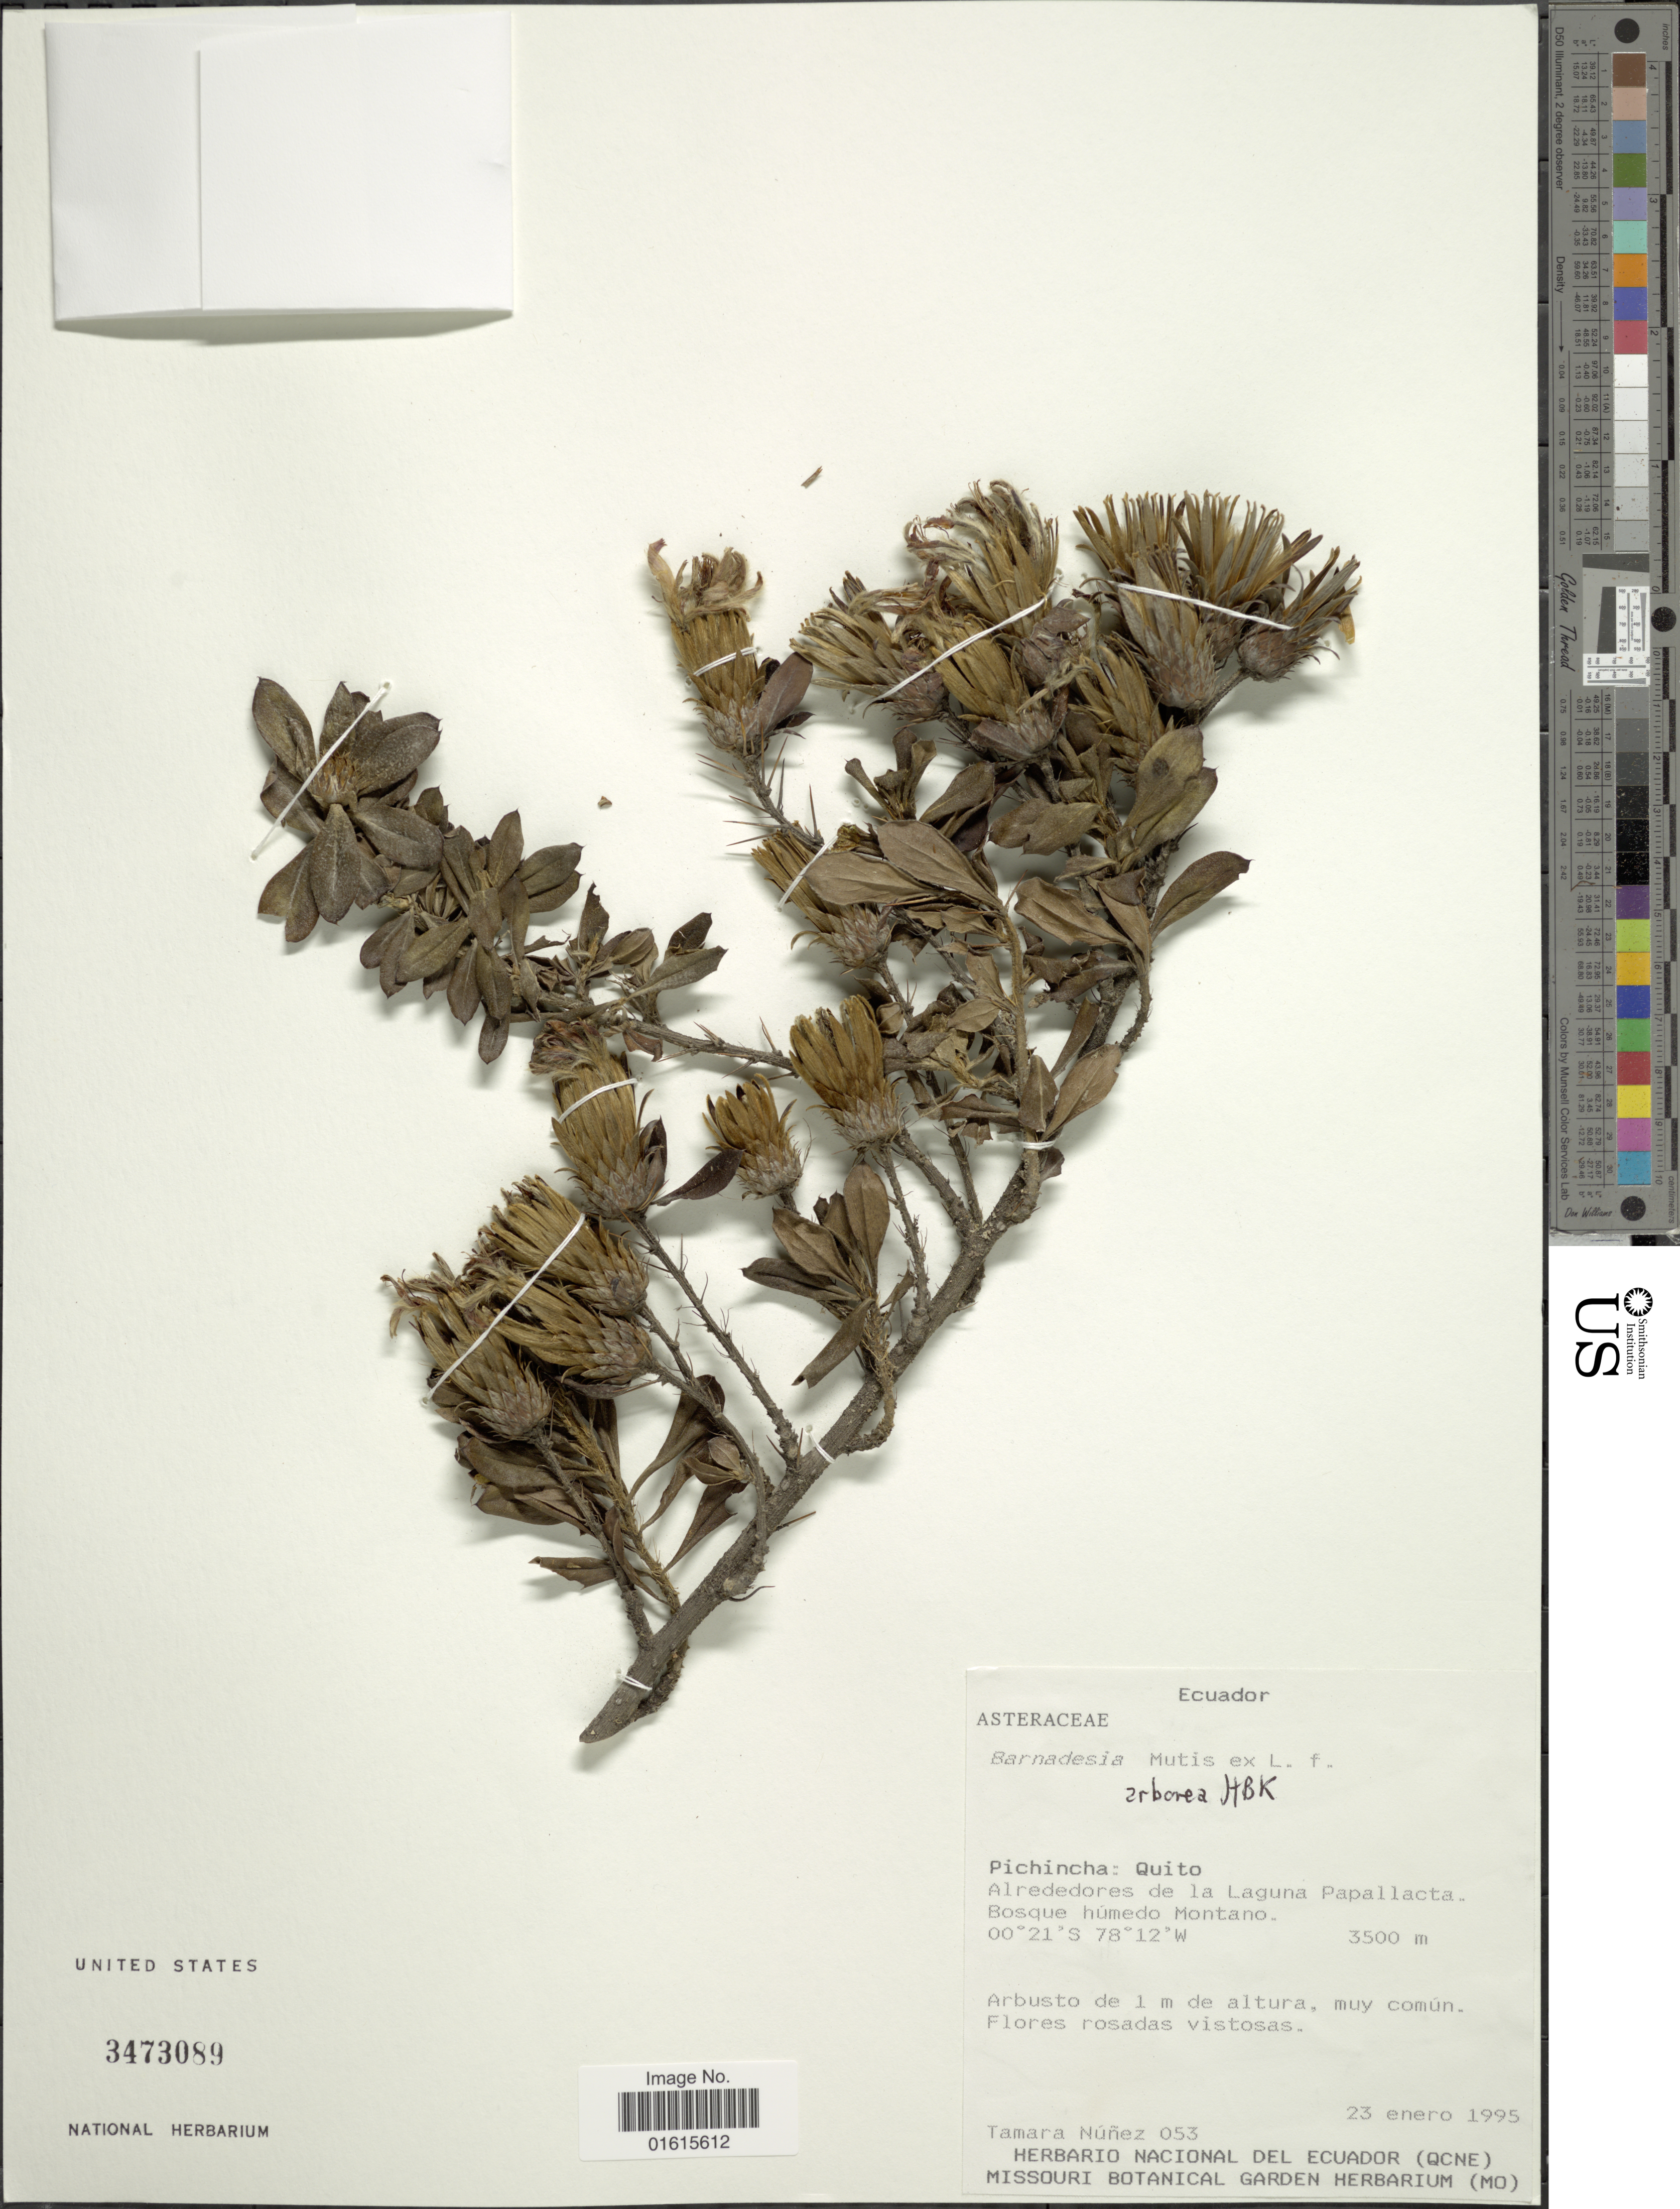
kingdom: Plantae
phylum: Tracheophyta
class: Magnoliopsida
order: Asterales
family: Asteraceae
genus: Barnadesia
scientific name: Barnadesia arborea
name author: Kunth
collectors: T. Núñez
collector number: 053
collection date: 1995-01-23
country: Ecuador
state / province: Pichincha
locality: Quito, Alrededores de la Laguna Papallacta. Bosque humedo Montano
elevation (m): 3500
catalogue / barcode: US 3473089